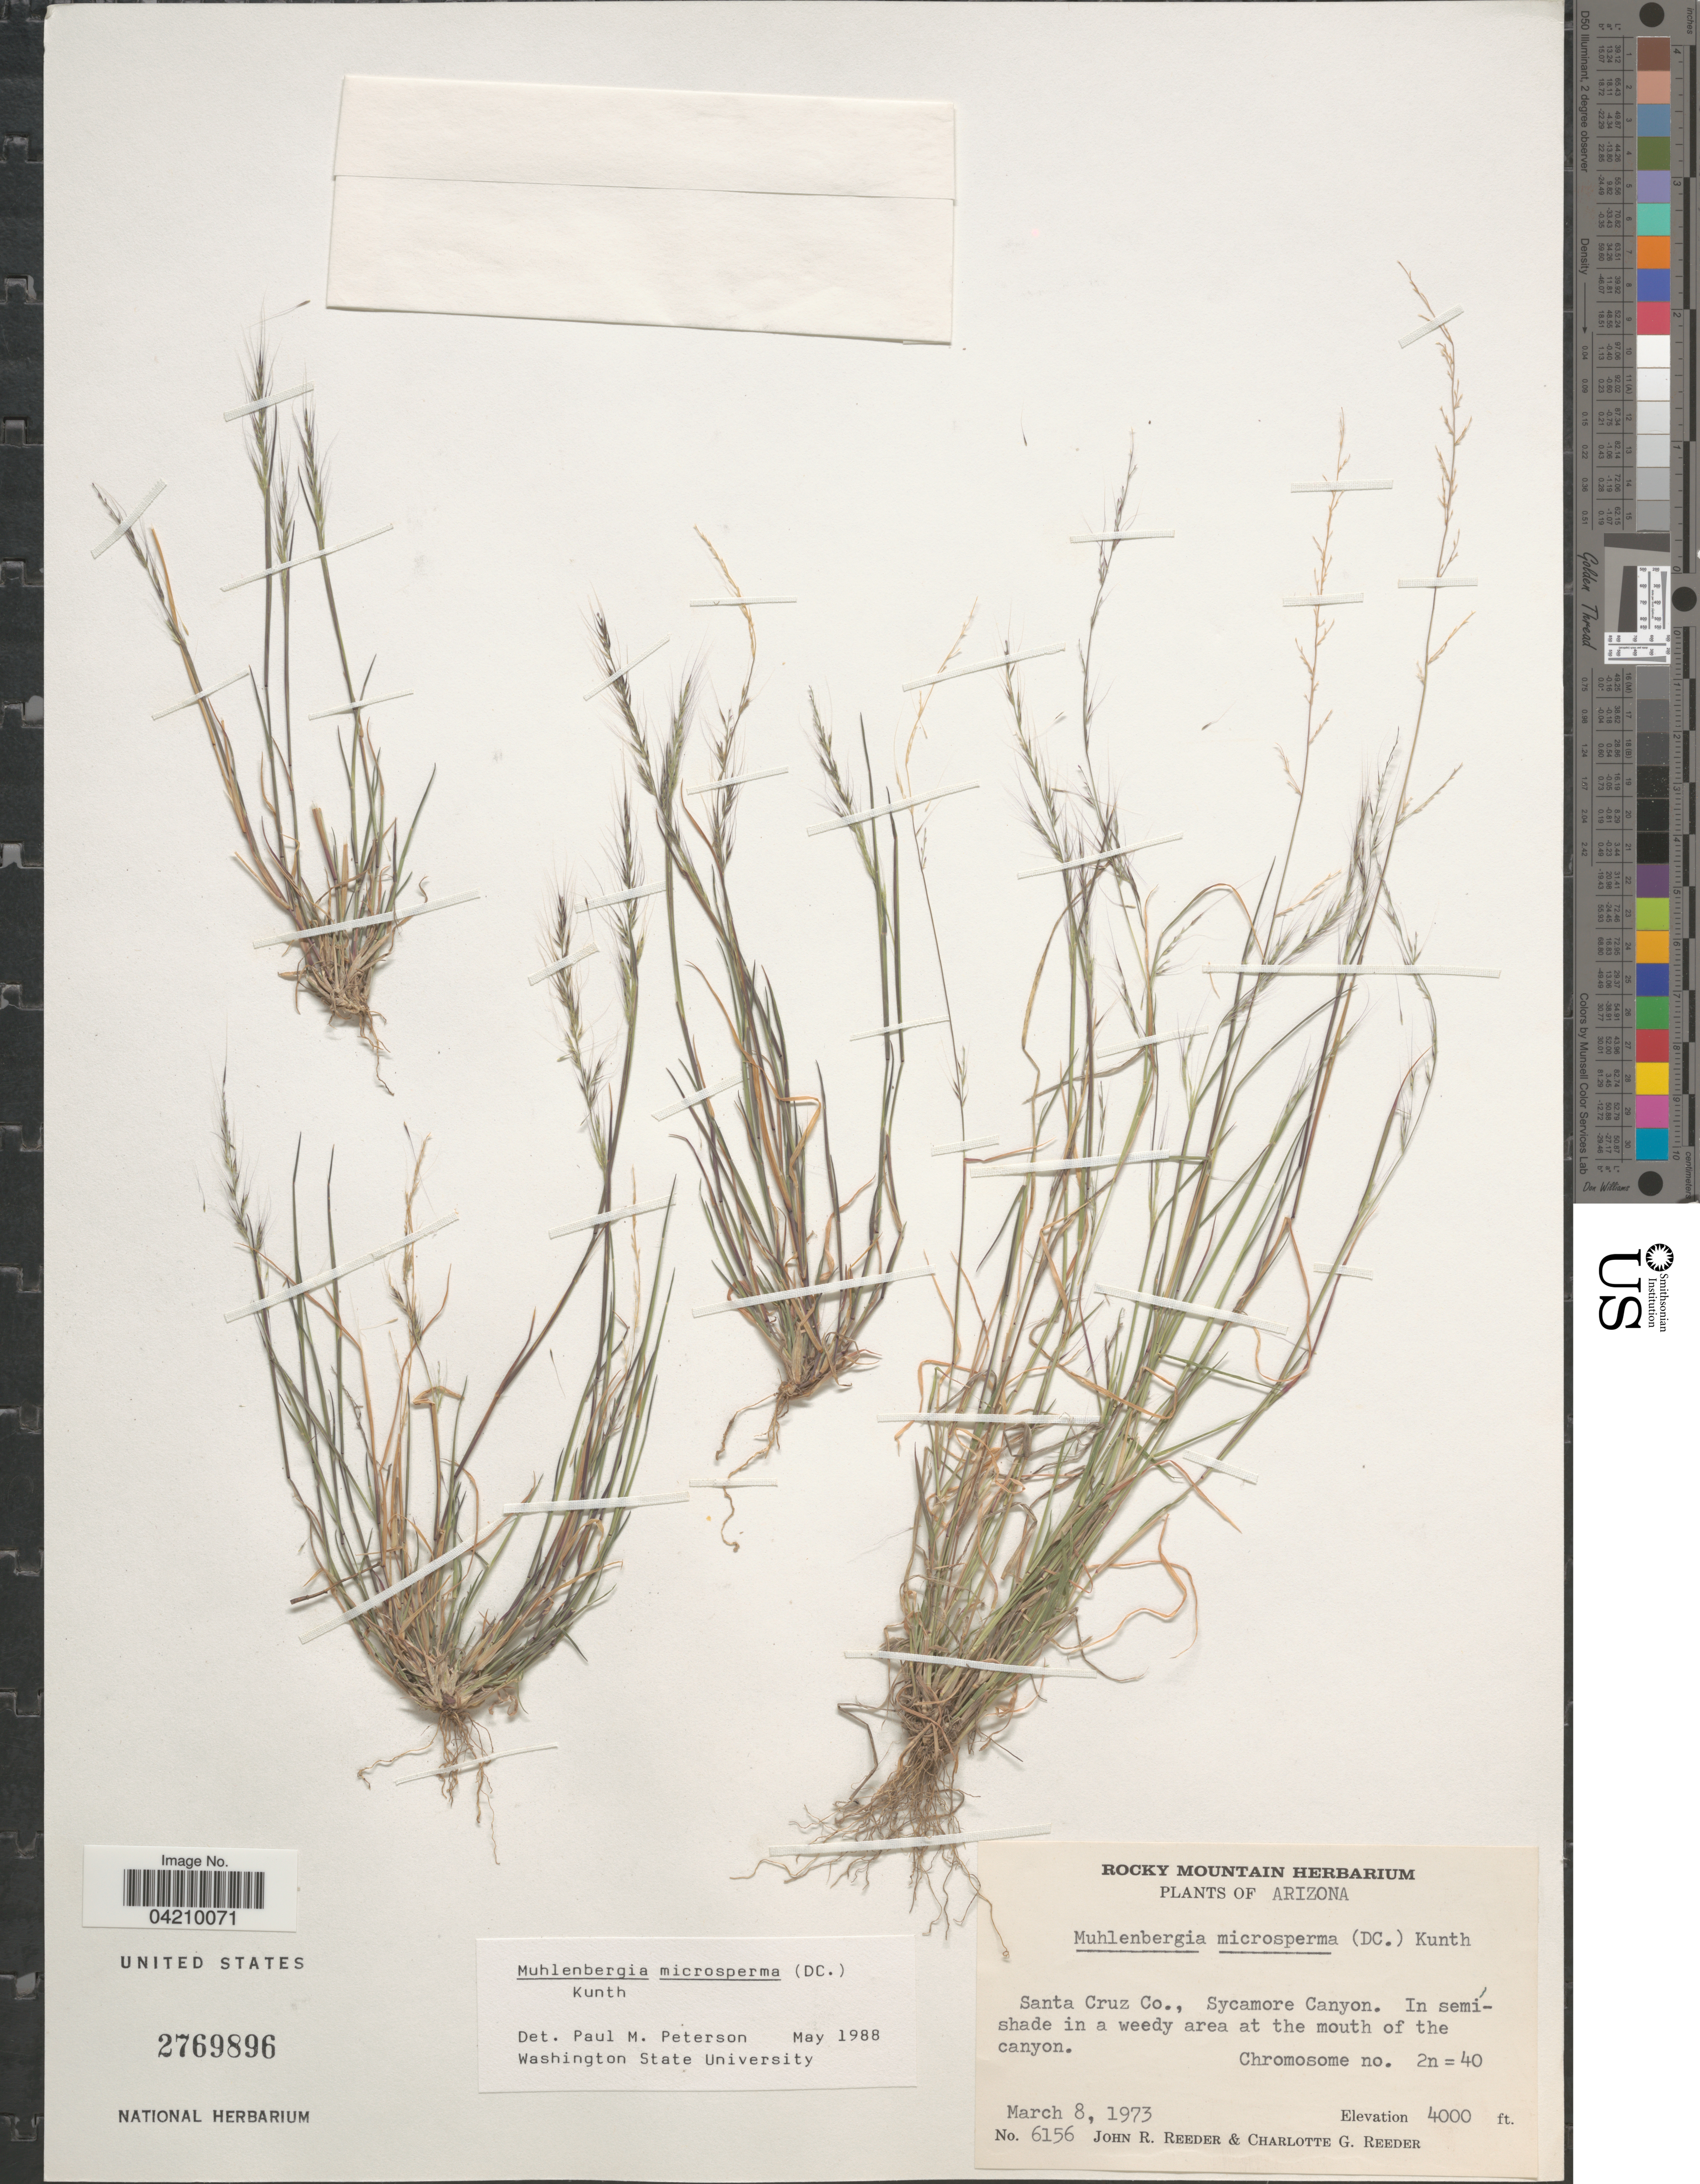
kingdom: Plantae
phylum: Tracheophyta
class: Liliopsida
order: Poales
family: Poaceae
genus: Muhlenbergia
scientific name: Muhlenbergia microsperma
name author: (DC.) Kunth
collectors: J. R. Reeder & C. G. Reeder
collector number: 6156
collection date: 1973-03-08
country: United States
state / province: Arizona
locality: Santa Cruz Co., Sycamore Canyon. In semishade in a weedy area at the mouth of the canyon.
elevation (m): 1219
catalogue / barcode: US 2769896